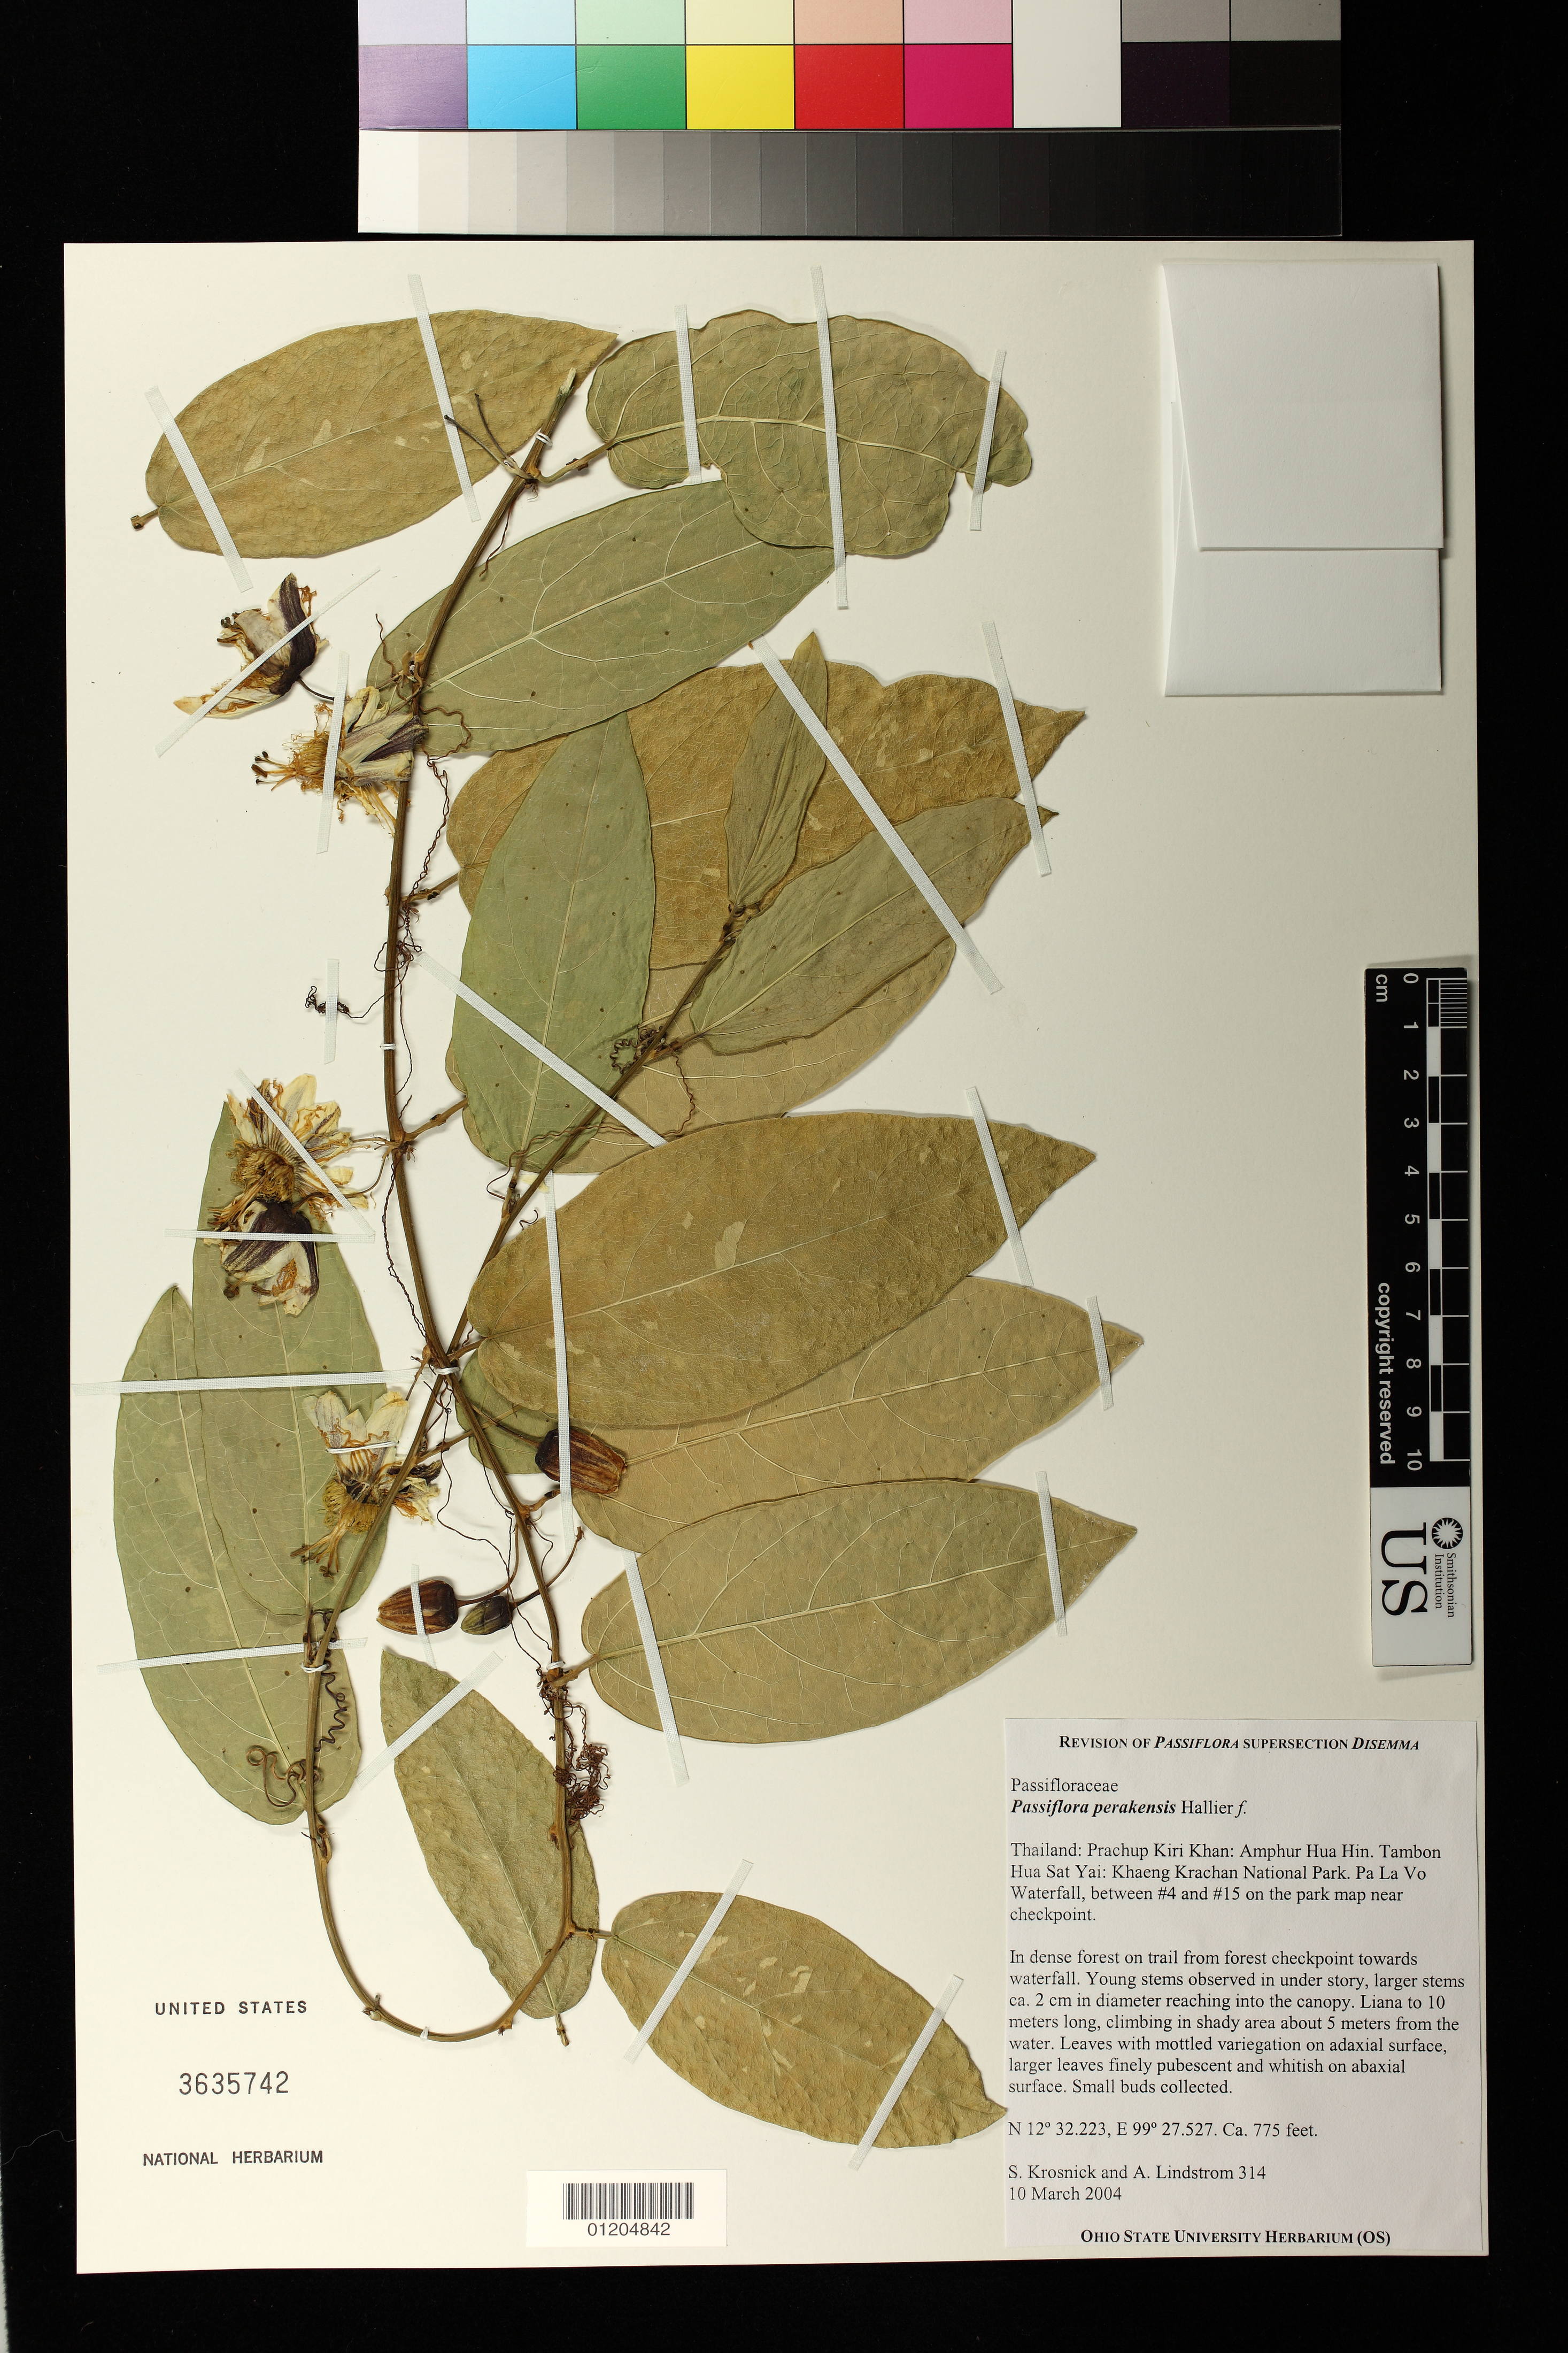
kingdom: Plantae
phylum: Tracheophyta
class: Magnoliopsida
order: Malpighiales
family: Passifloraceae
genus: Passiflora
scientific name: Passiflora perakensis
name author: Hallier f.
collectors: S. Krosnick & A. Lindstrom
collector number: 314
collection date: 2004-03-10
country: Thailand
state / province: Prachuap Khiri Khan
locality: Amphur Hua Hin. Tambon Hua Sat Yai: Khaeng Krachan National Park. Pa La Vo Waterfall, between #4 and #15 on the park map near checkpoint.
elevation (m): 236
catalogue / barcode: US 3635742